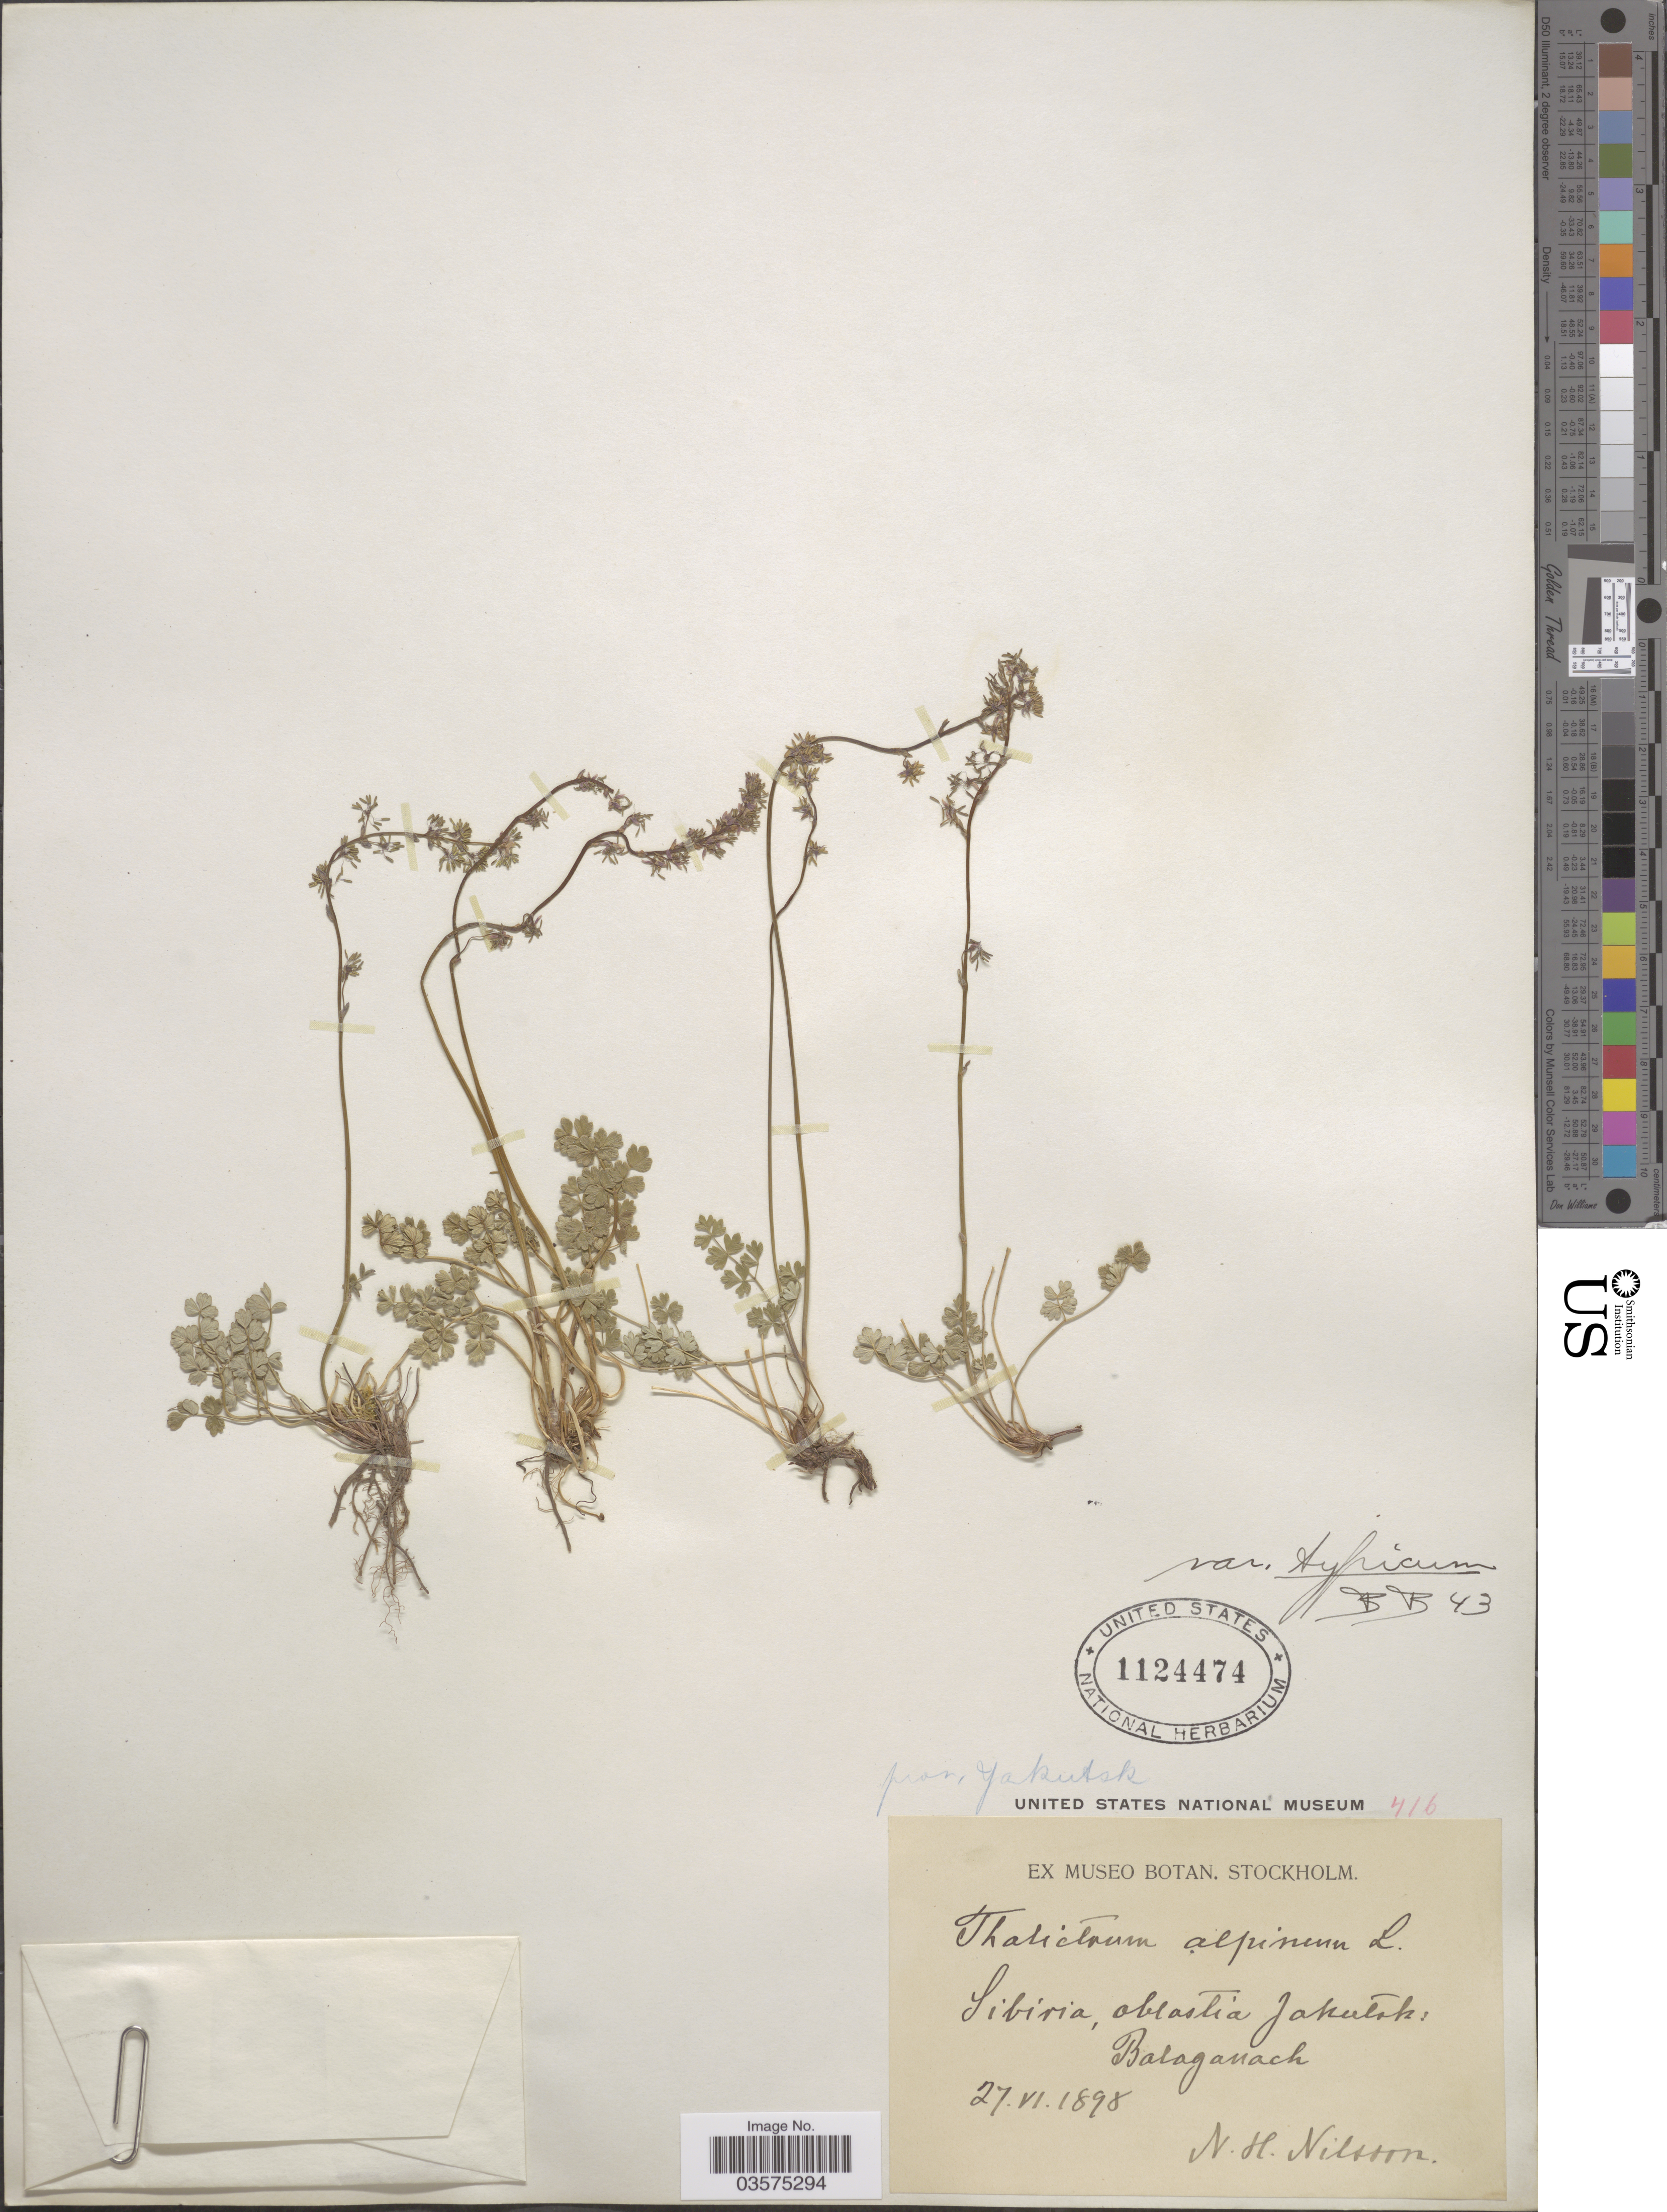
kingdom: Plantae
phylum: Tracheophyta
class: Magnoliopsida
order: Ranunculales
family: Ranunculaceae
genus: Thalictrum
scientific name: Thalictrum alpinum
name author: L.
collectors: N. H. Nilsson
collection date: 1898-06-27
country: Russian Federation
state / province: Sakha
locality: Sibiria, oblastia Jakutsk: Balaganach. (Yakutsk Oblast, Balagannakh)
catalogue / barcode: US 1124474